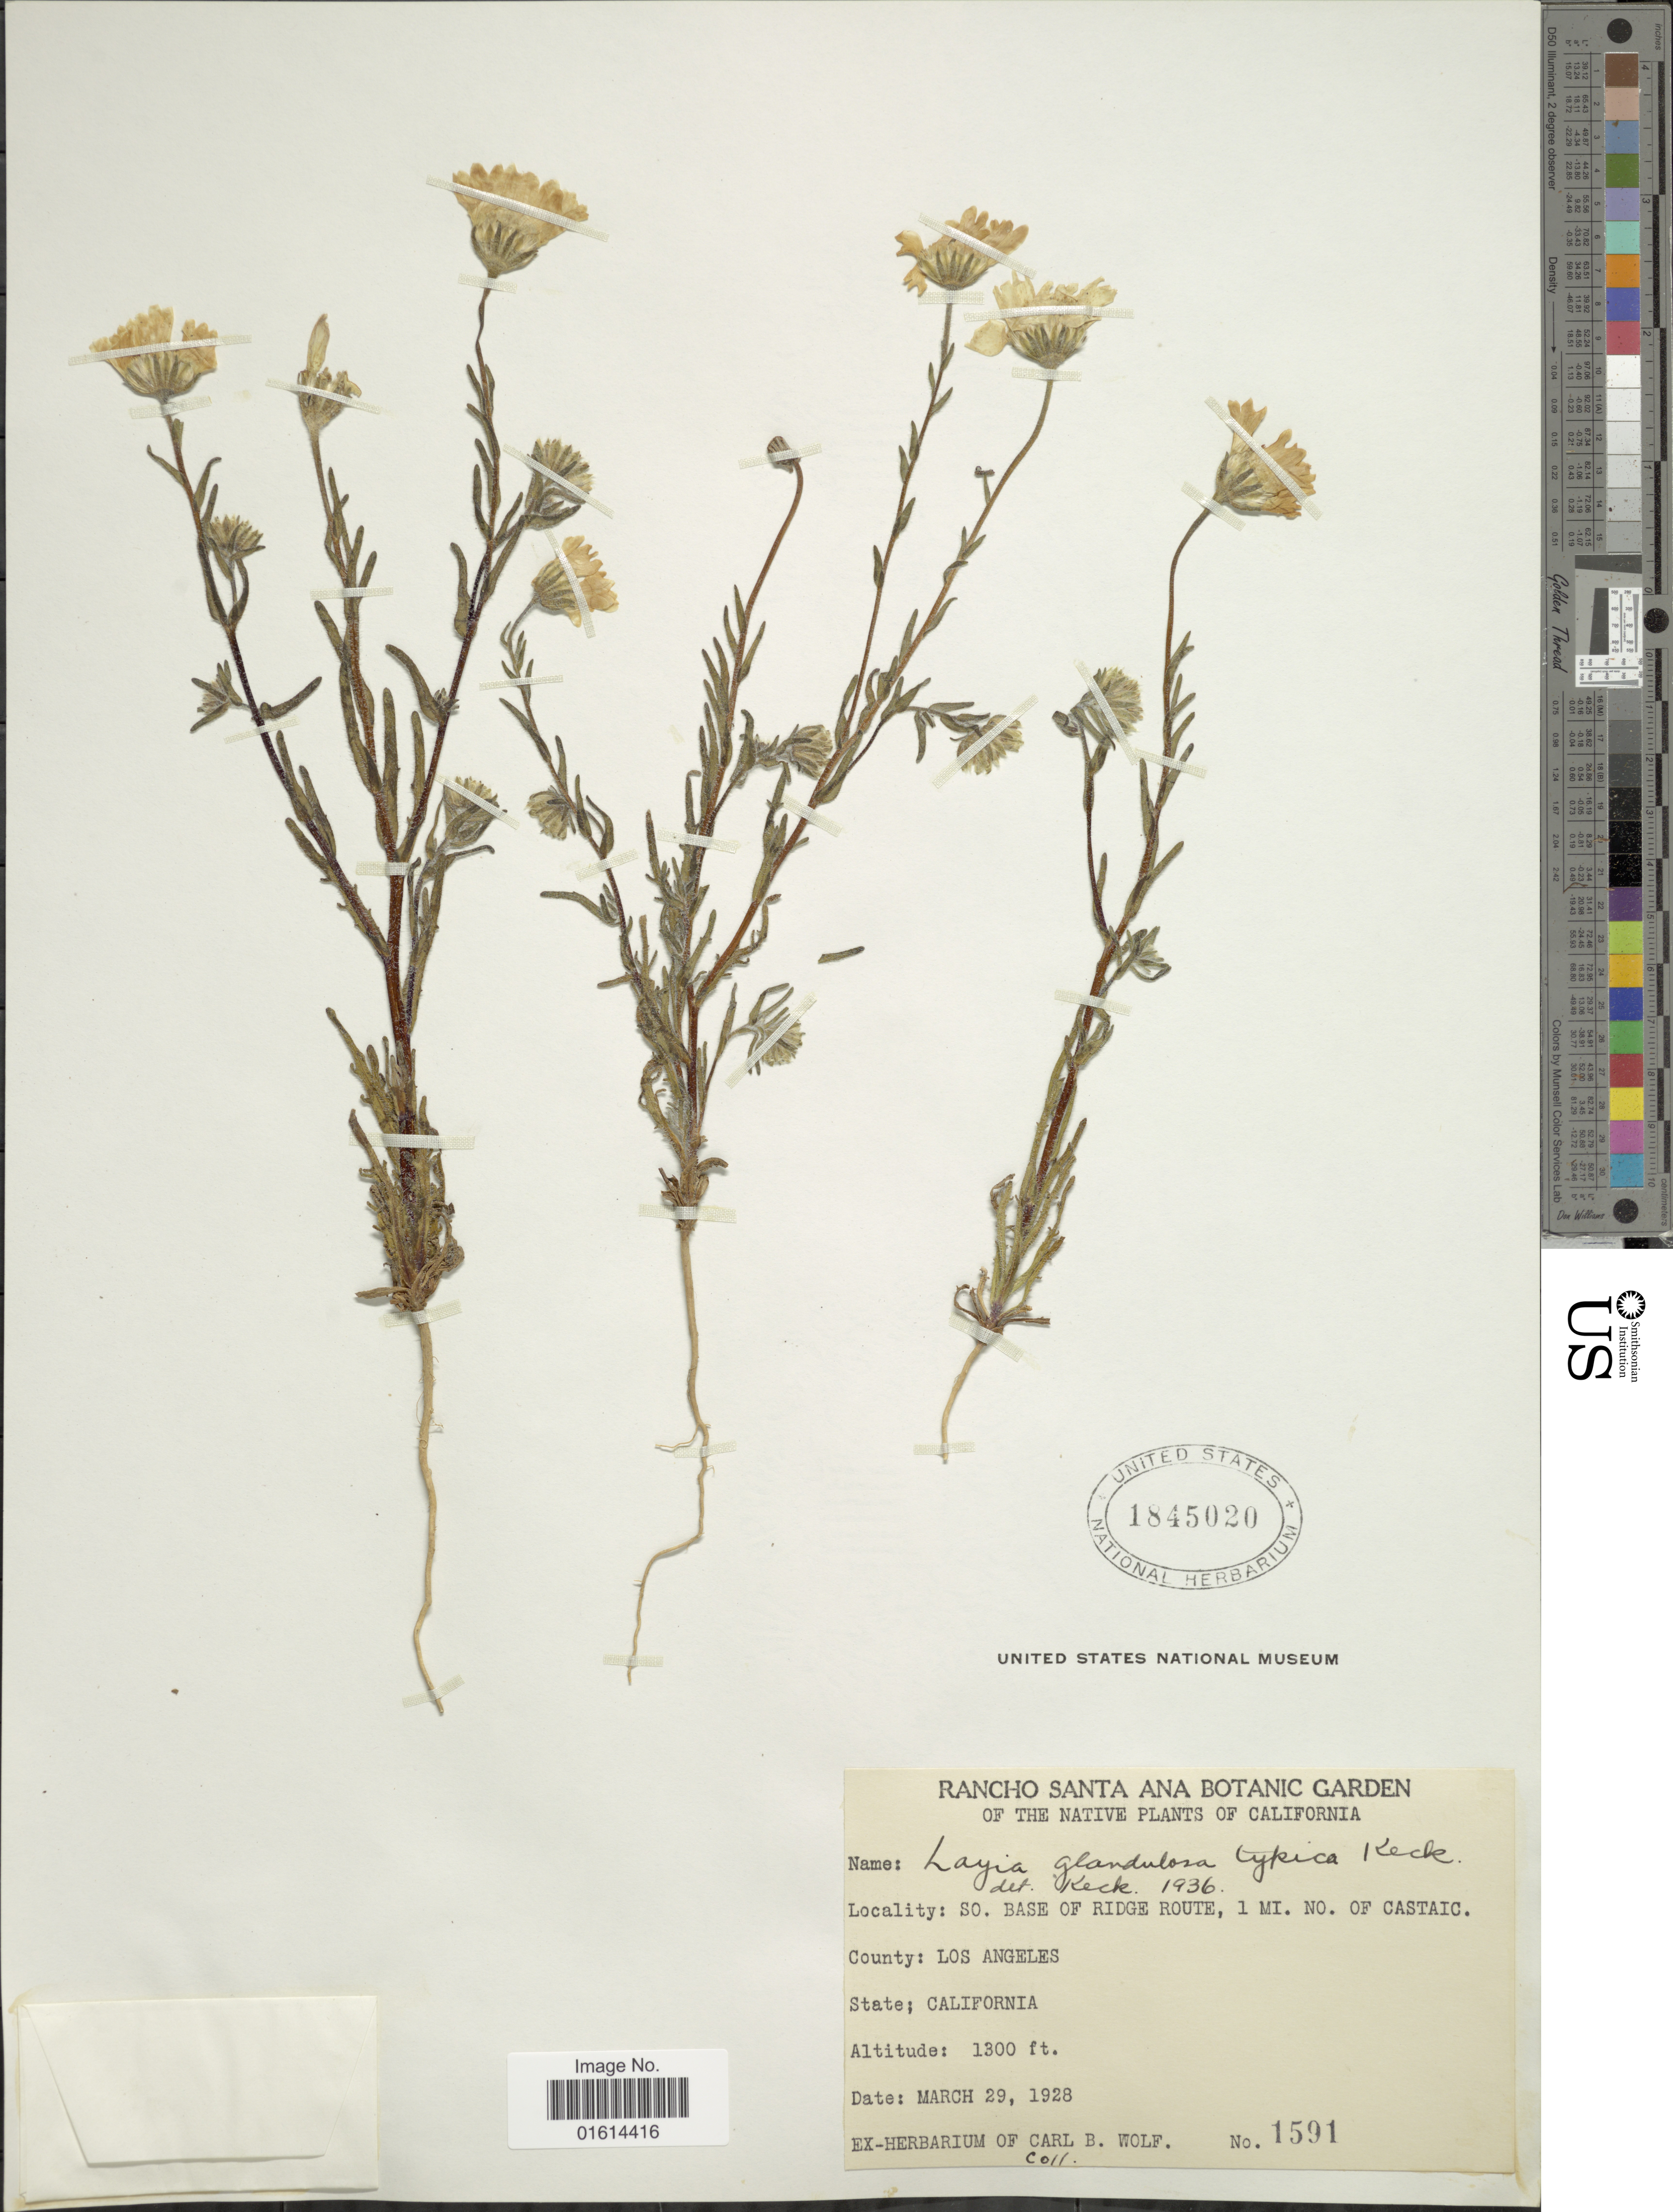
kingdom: Plantae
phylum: Tracheophyta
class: Magnoliopsida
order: Asterales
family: Asteraceae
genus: Layia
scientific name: Layia glandulosa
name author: Hook. & Arn.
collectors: C. B. Wolf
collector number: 1591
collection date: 1938-03-29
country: United States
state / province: California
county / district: Los Angeles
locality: SO. base of Ridge Route, 1 mi. NO. of Castaic, County Los Angeles, State California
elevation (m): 396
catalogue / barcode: US 1845020